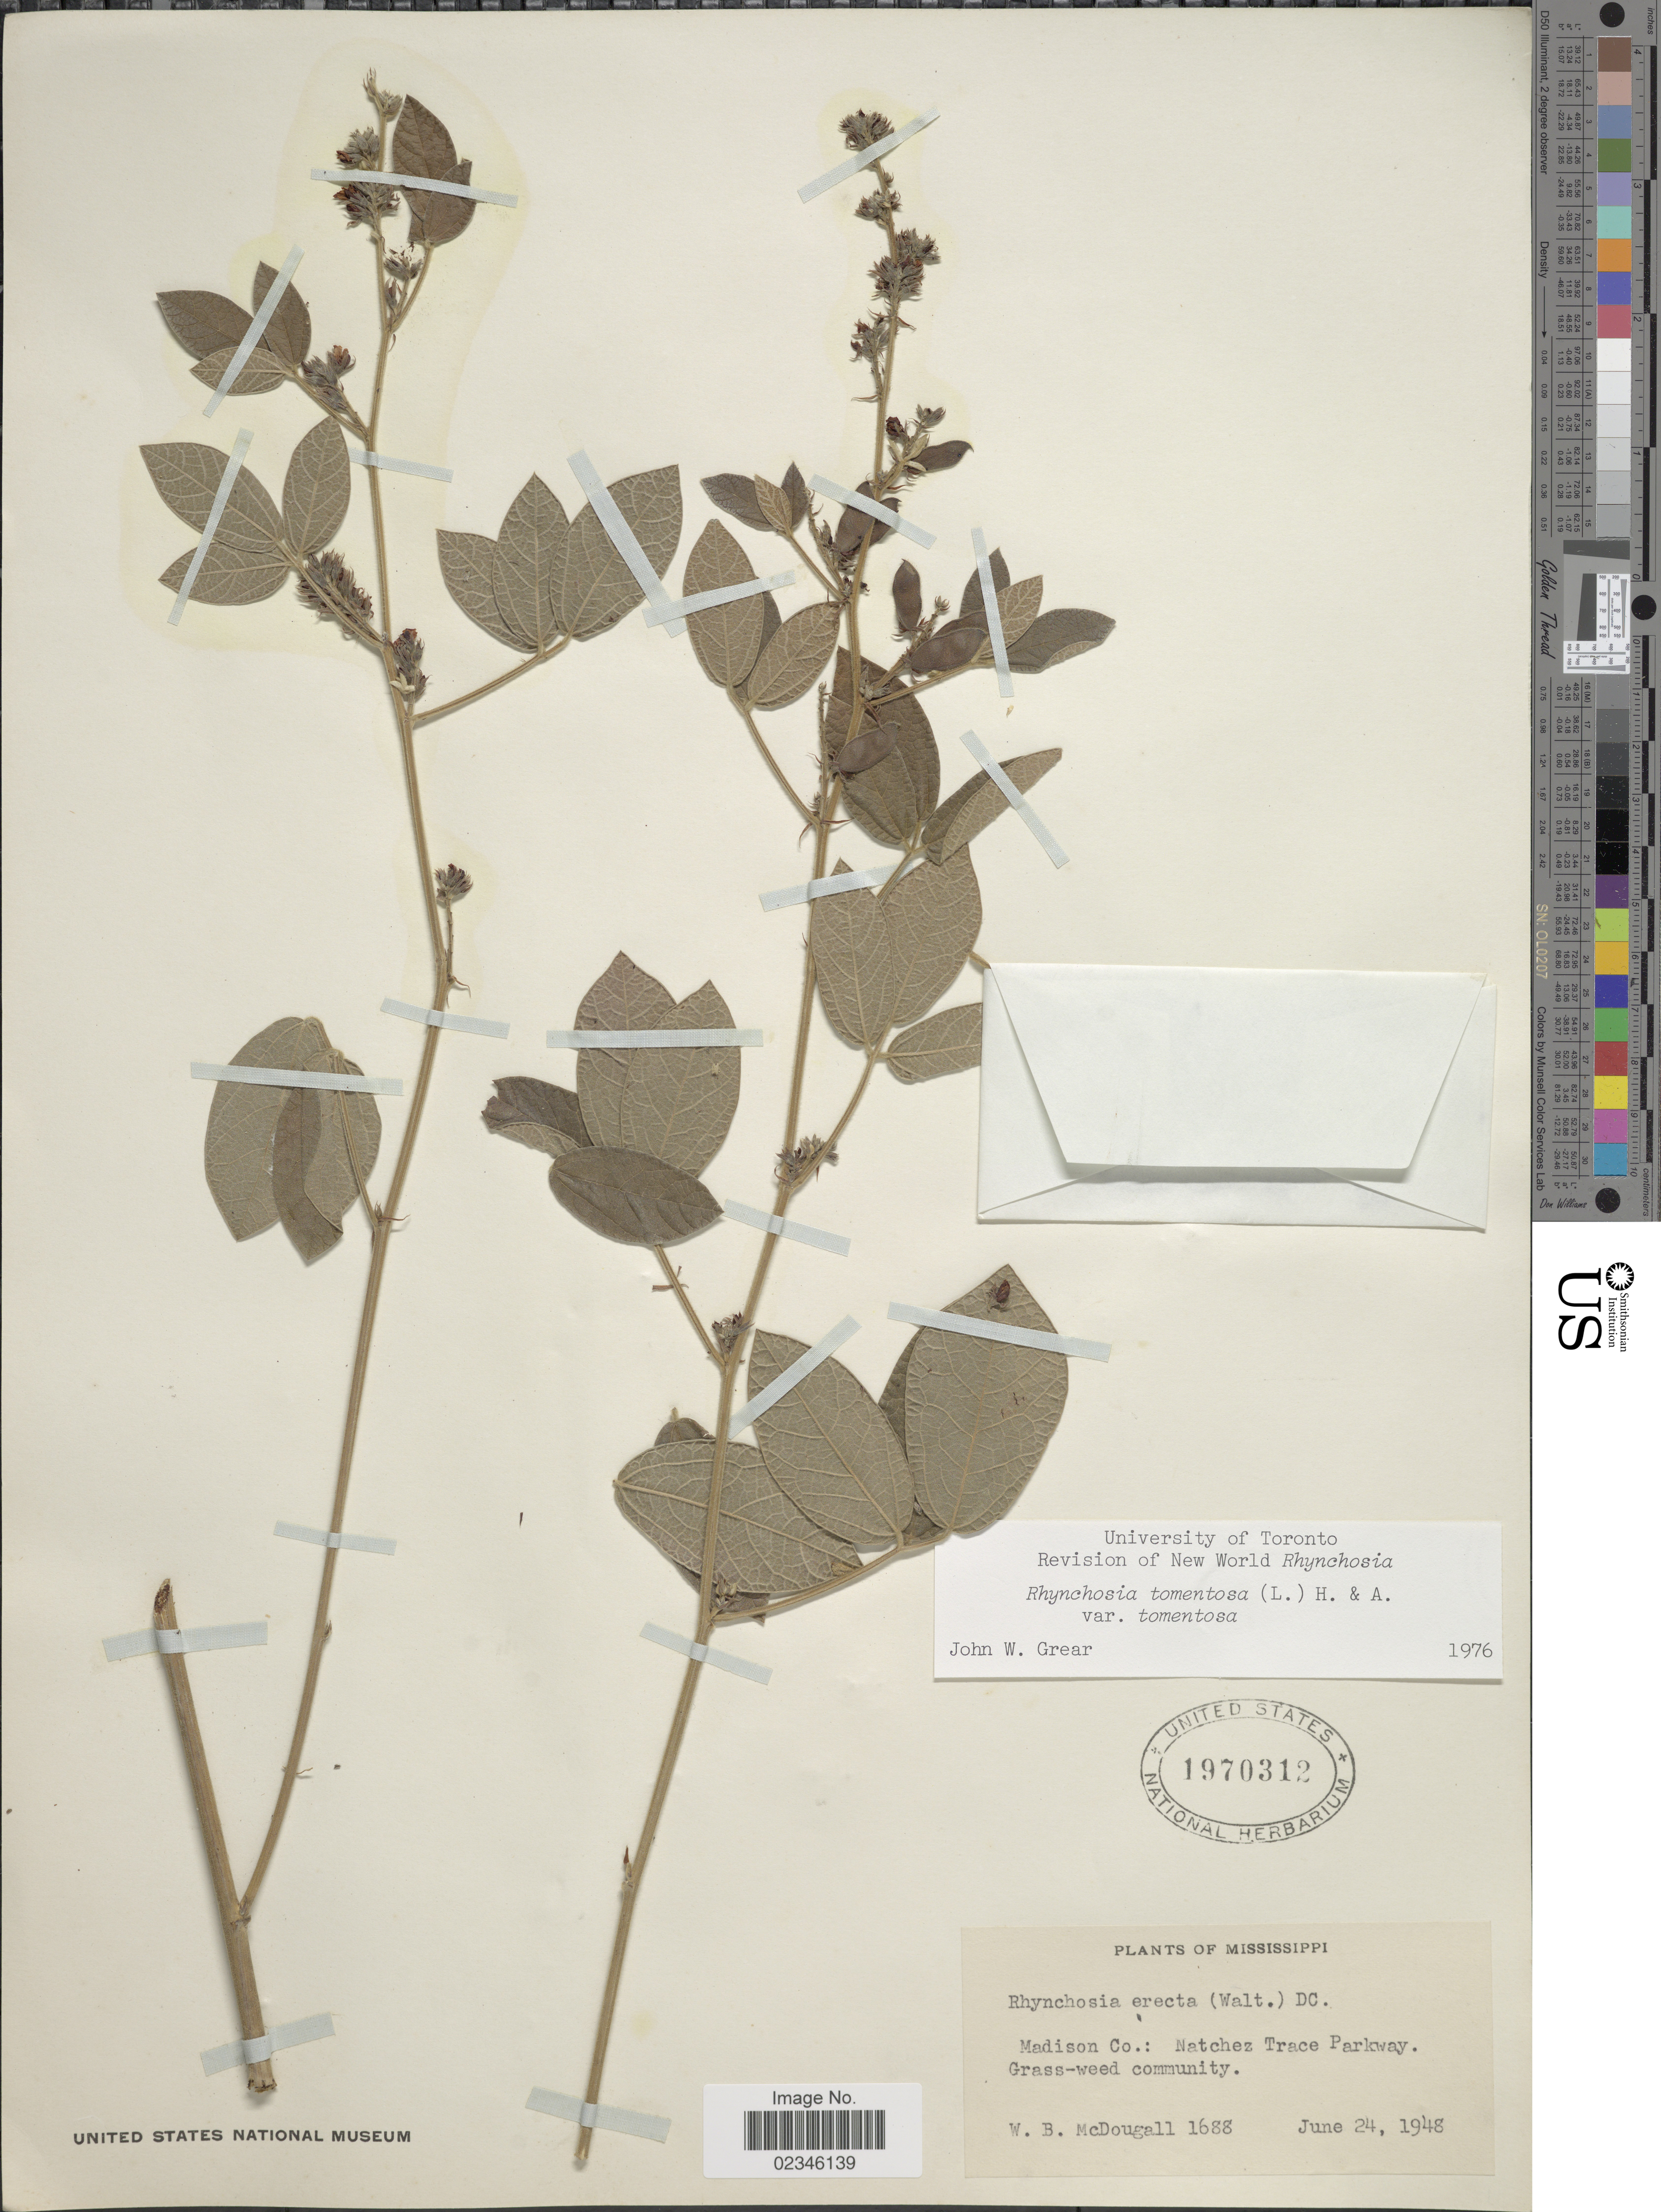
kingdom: Plantae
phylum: Tracheophyta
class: Magnoliopsida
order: Fabales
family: Fabaceae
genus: Rhynchosia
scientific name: Rhynchosia tomentosa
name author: (L.) Hook. & Arn.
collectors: W. B. McDougall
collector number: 1688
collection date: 1948-06-24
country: United States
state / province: Mississippi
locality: Madison Co.: Natchez Trace Parkway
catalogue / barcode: US 1970312